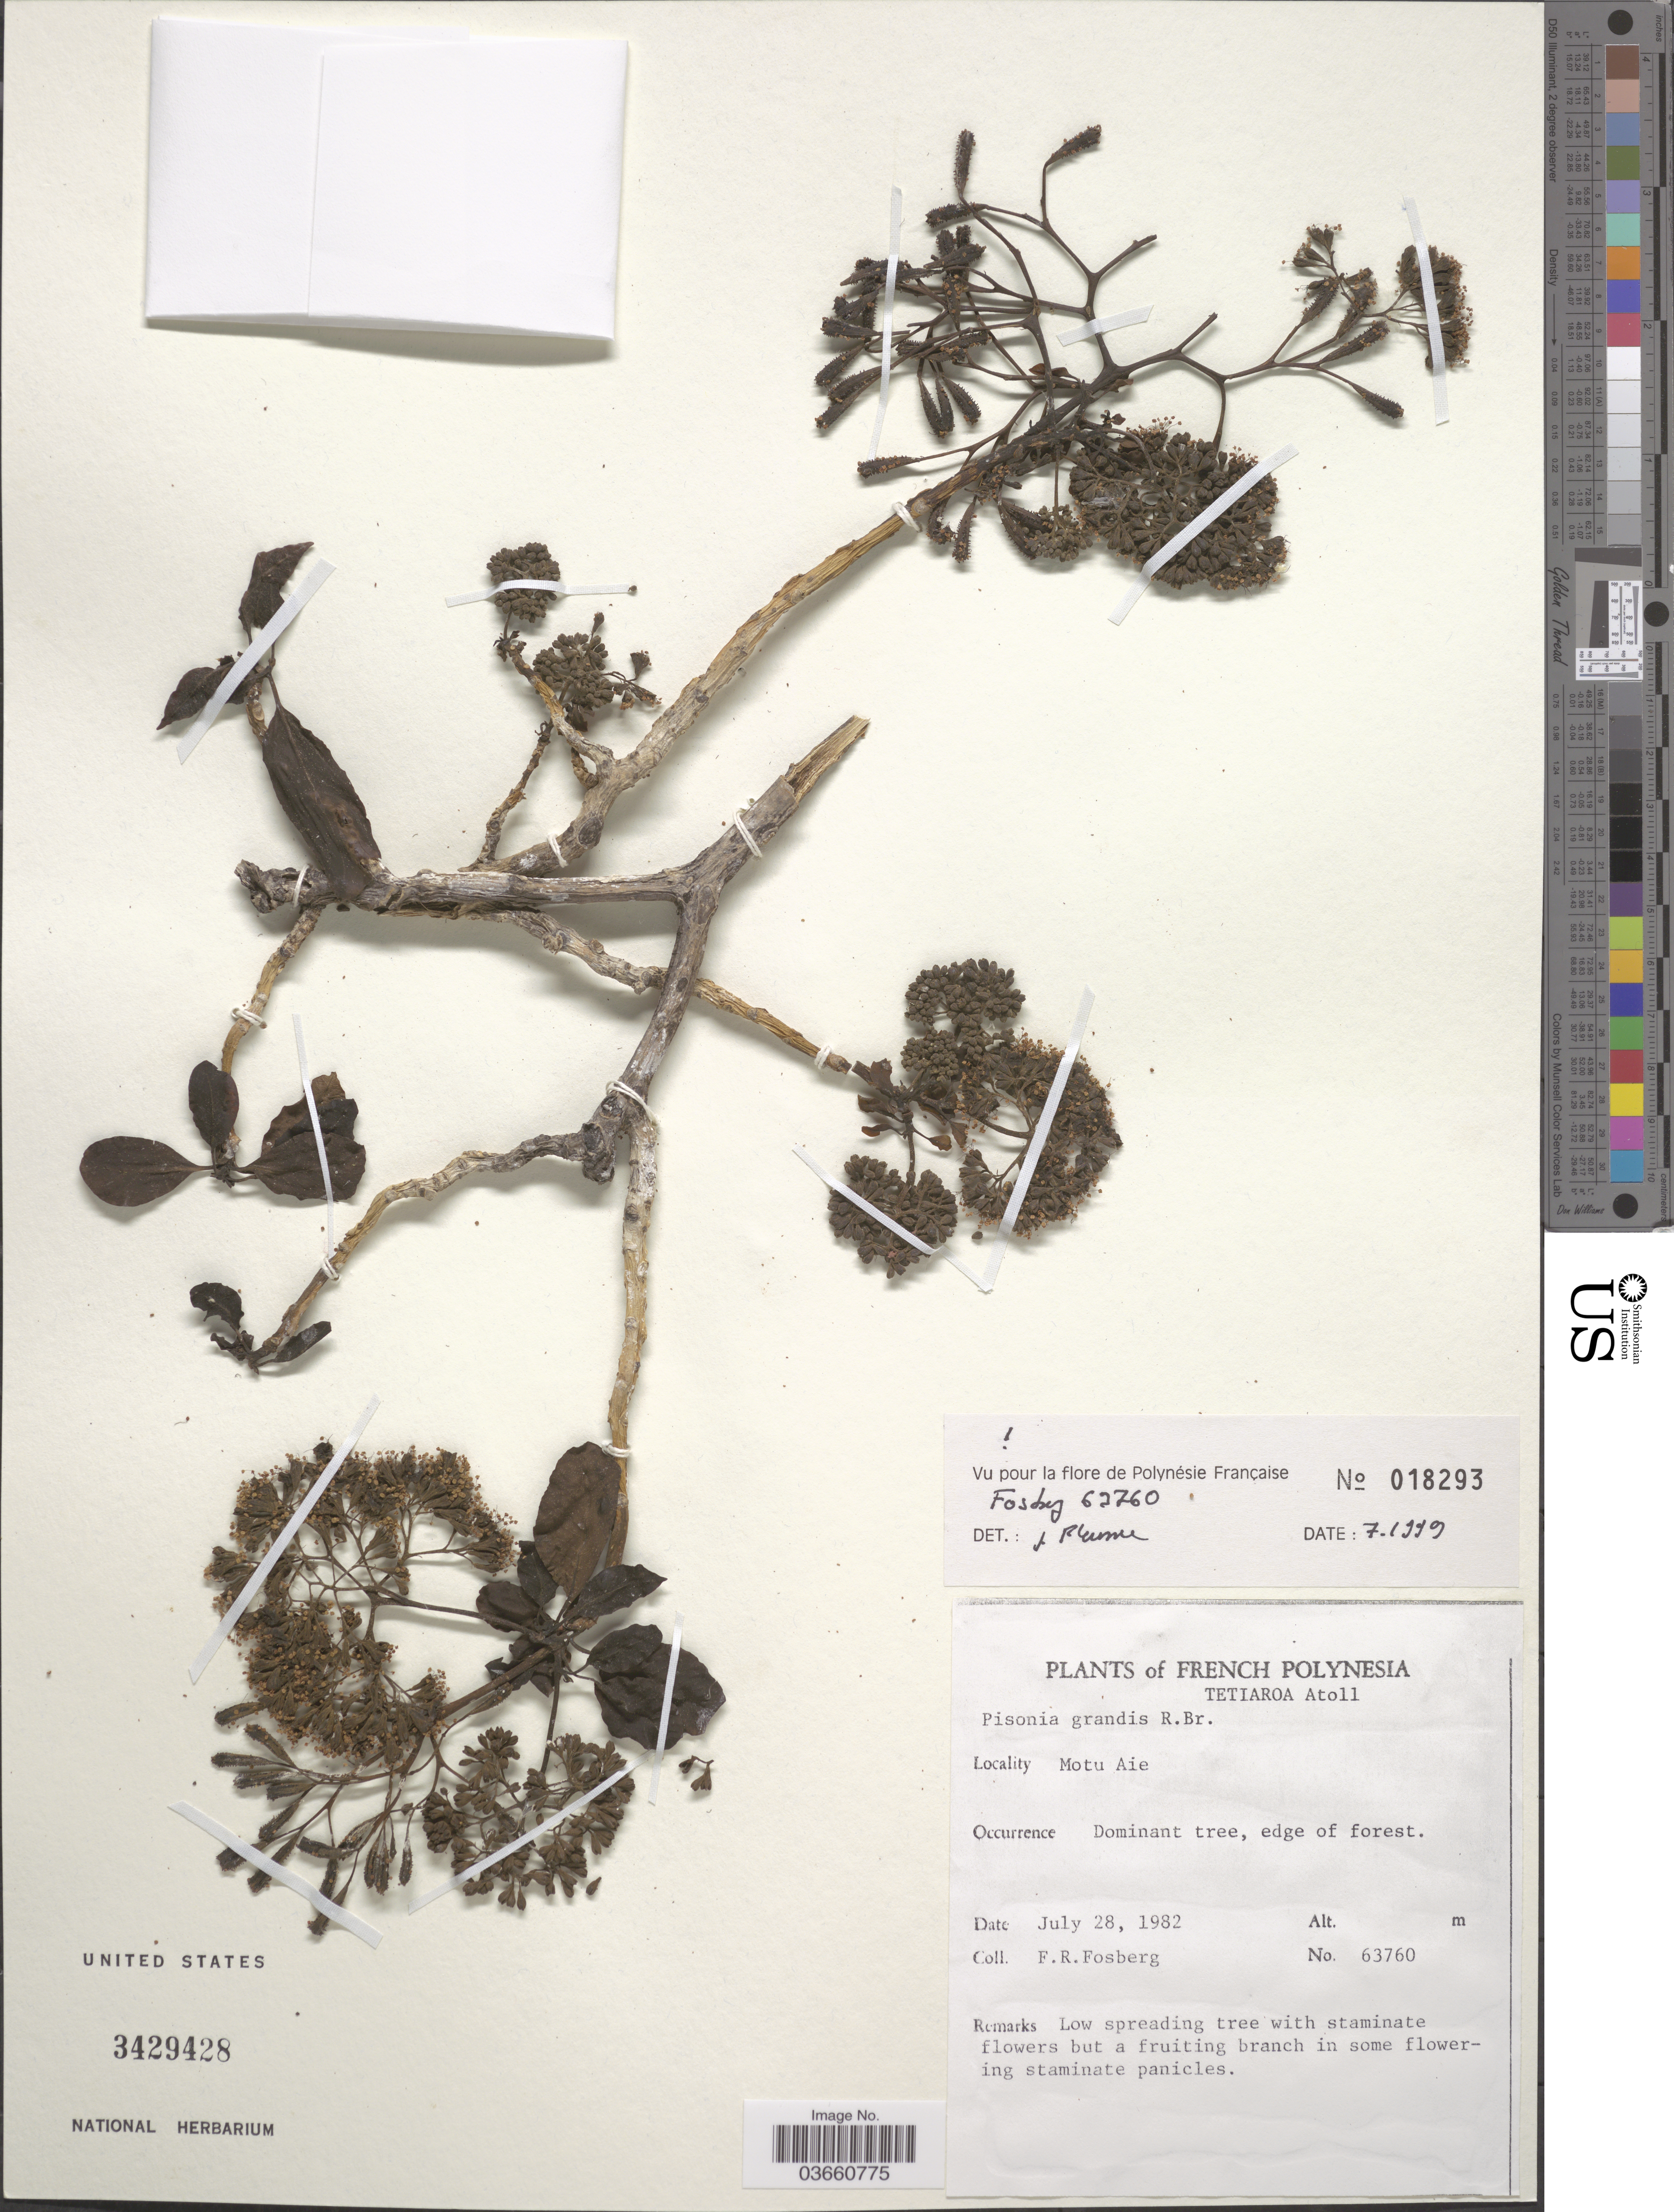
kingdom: Plantae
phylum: Tracheophyta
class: Magnoliopsida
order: Caryophyllales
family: Nyctaginaceae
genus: Pisonia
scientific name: Pisonia grandis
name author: R. Br.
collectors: F. R. Fosberg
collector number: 63760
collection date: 1982-07-28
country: French Polynesia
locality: Tetiaroa Atoll. Motu Aie.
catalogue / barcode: US 3429428